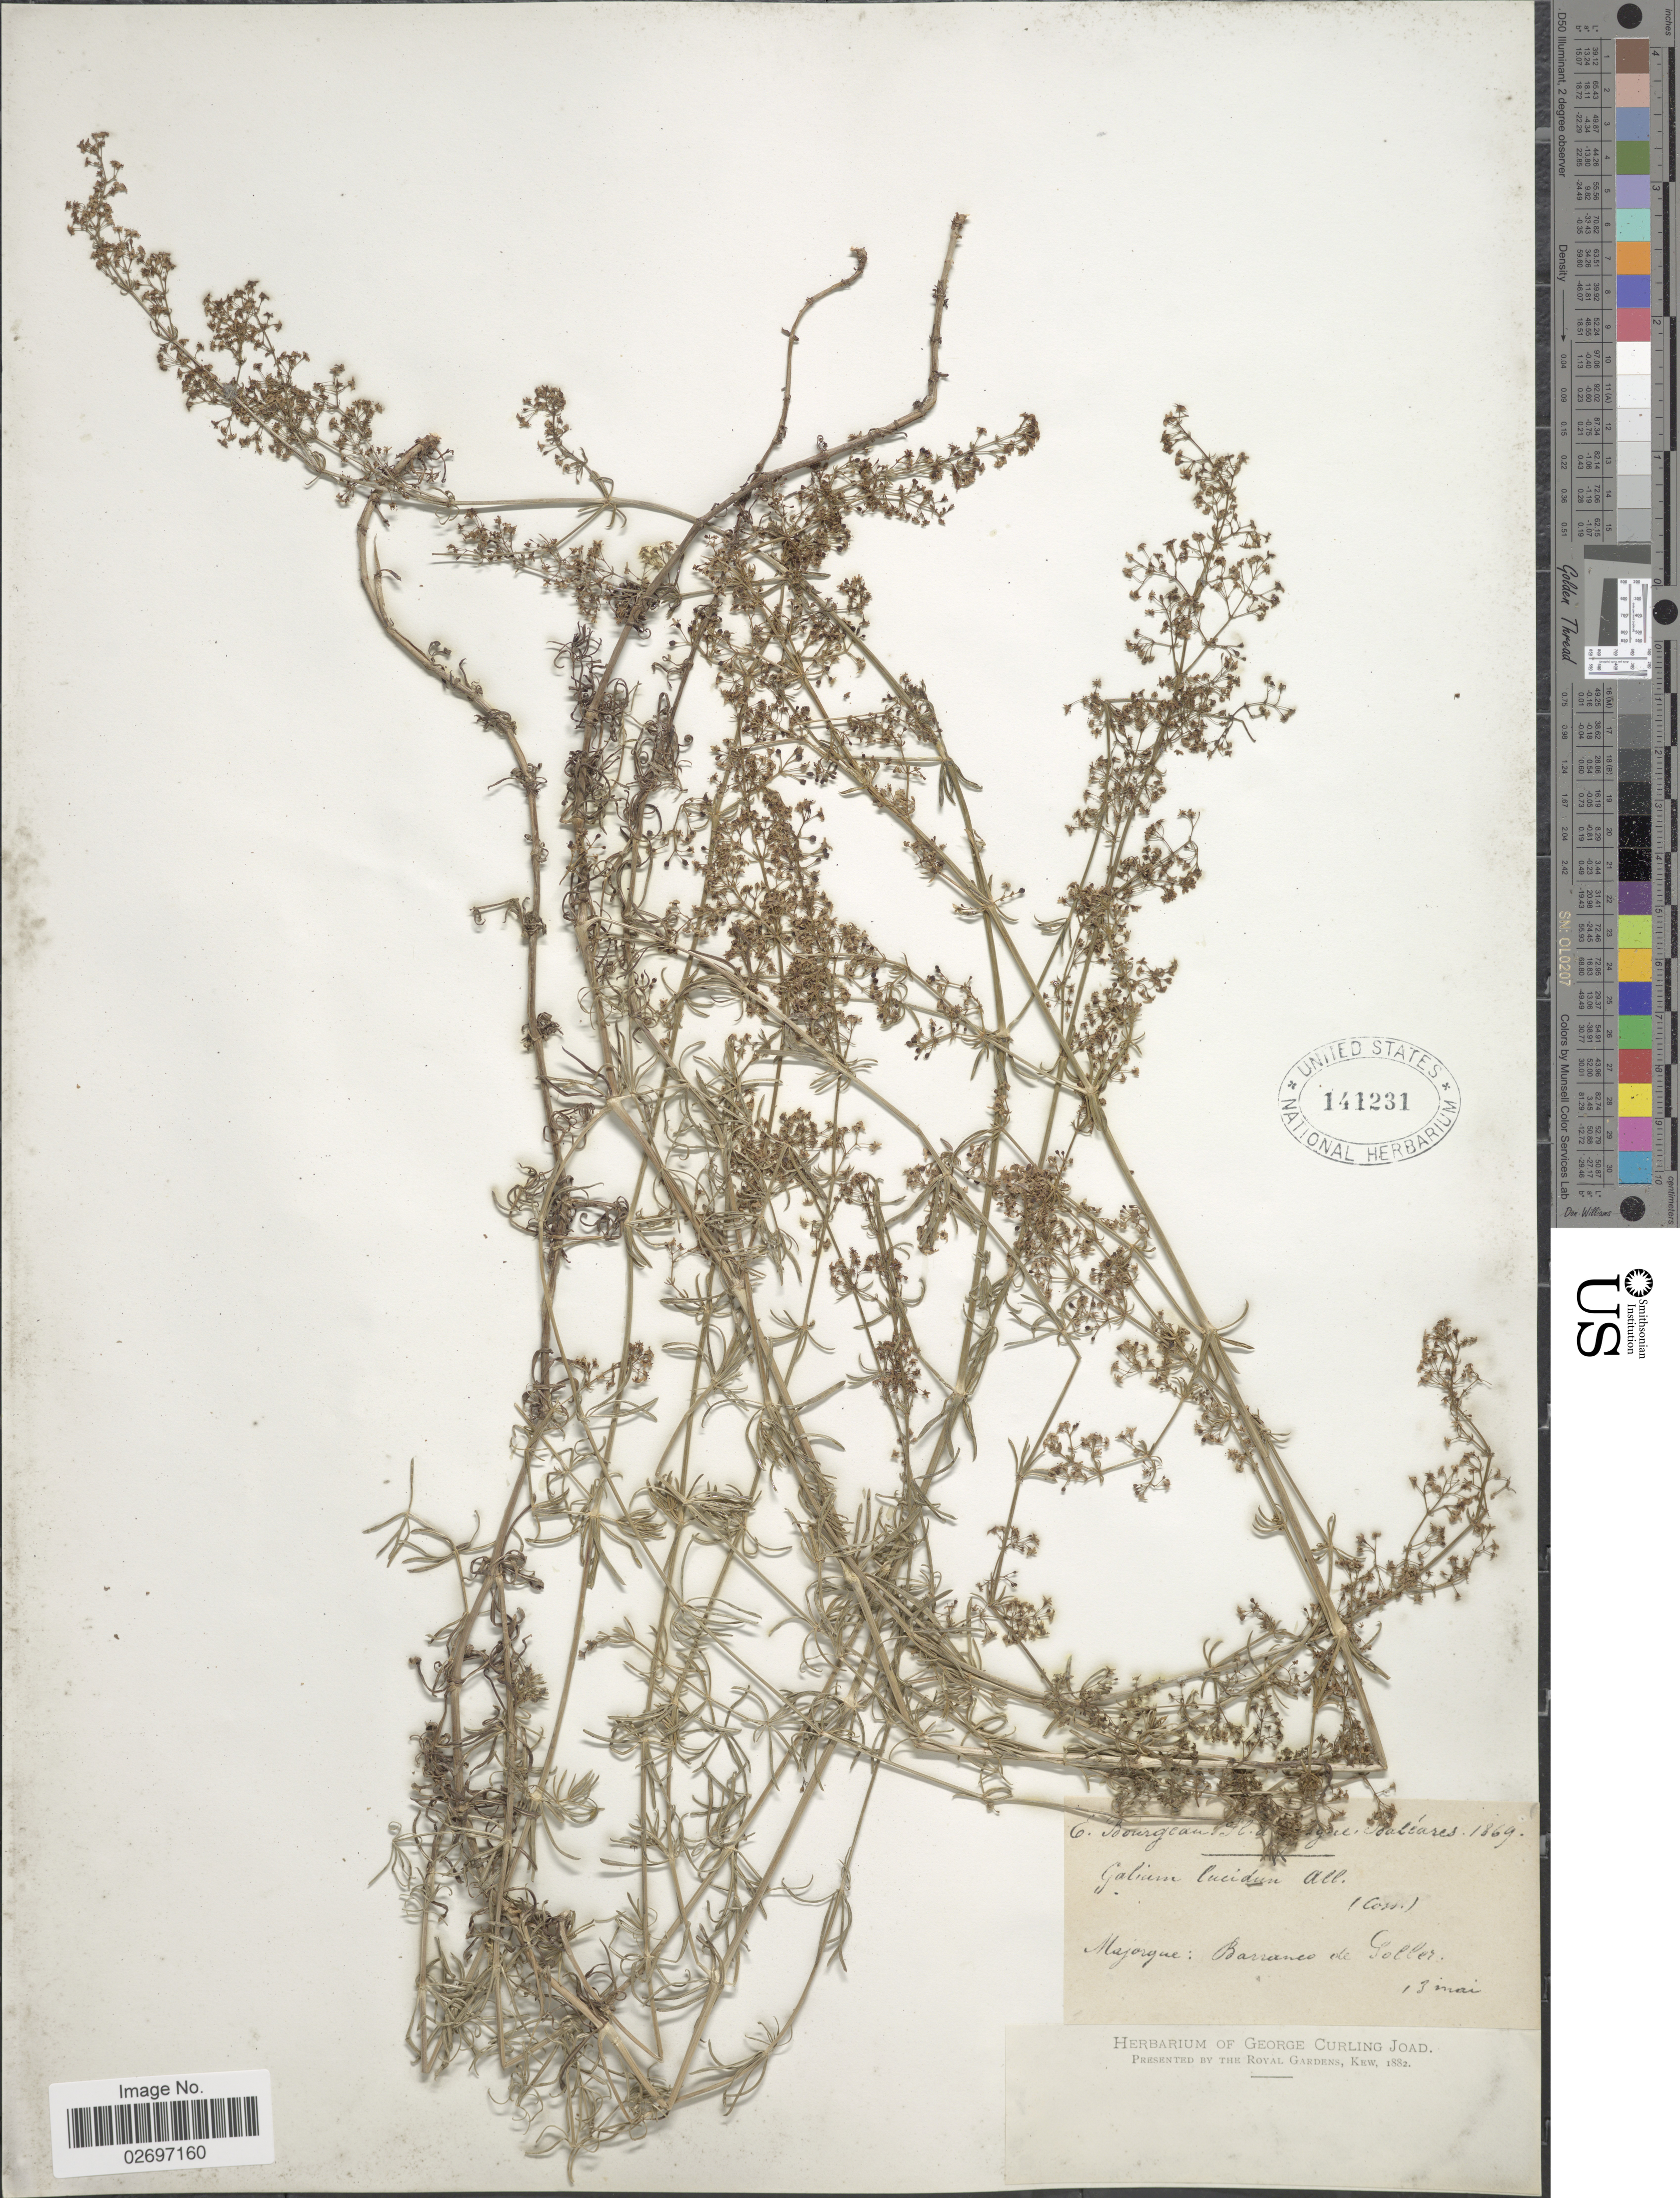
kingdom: Plantae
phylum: Tracheophyta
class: Magnoliopsida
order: Gentianales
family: Rubiaceae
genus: Galium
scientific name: Galium lucidum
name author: All.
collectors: E. Bourgeau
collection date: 1869-05-13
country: Spain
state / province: Islas Baleares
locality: Isaleares, Majorque: Barranco de Soller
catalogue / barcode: US 141231